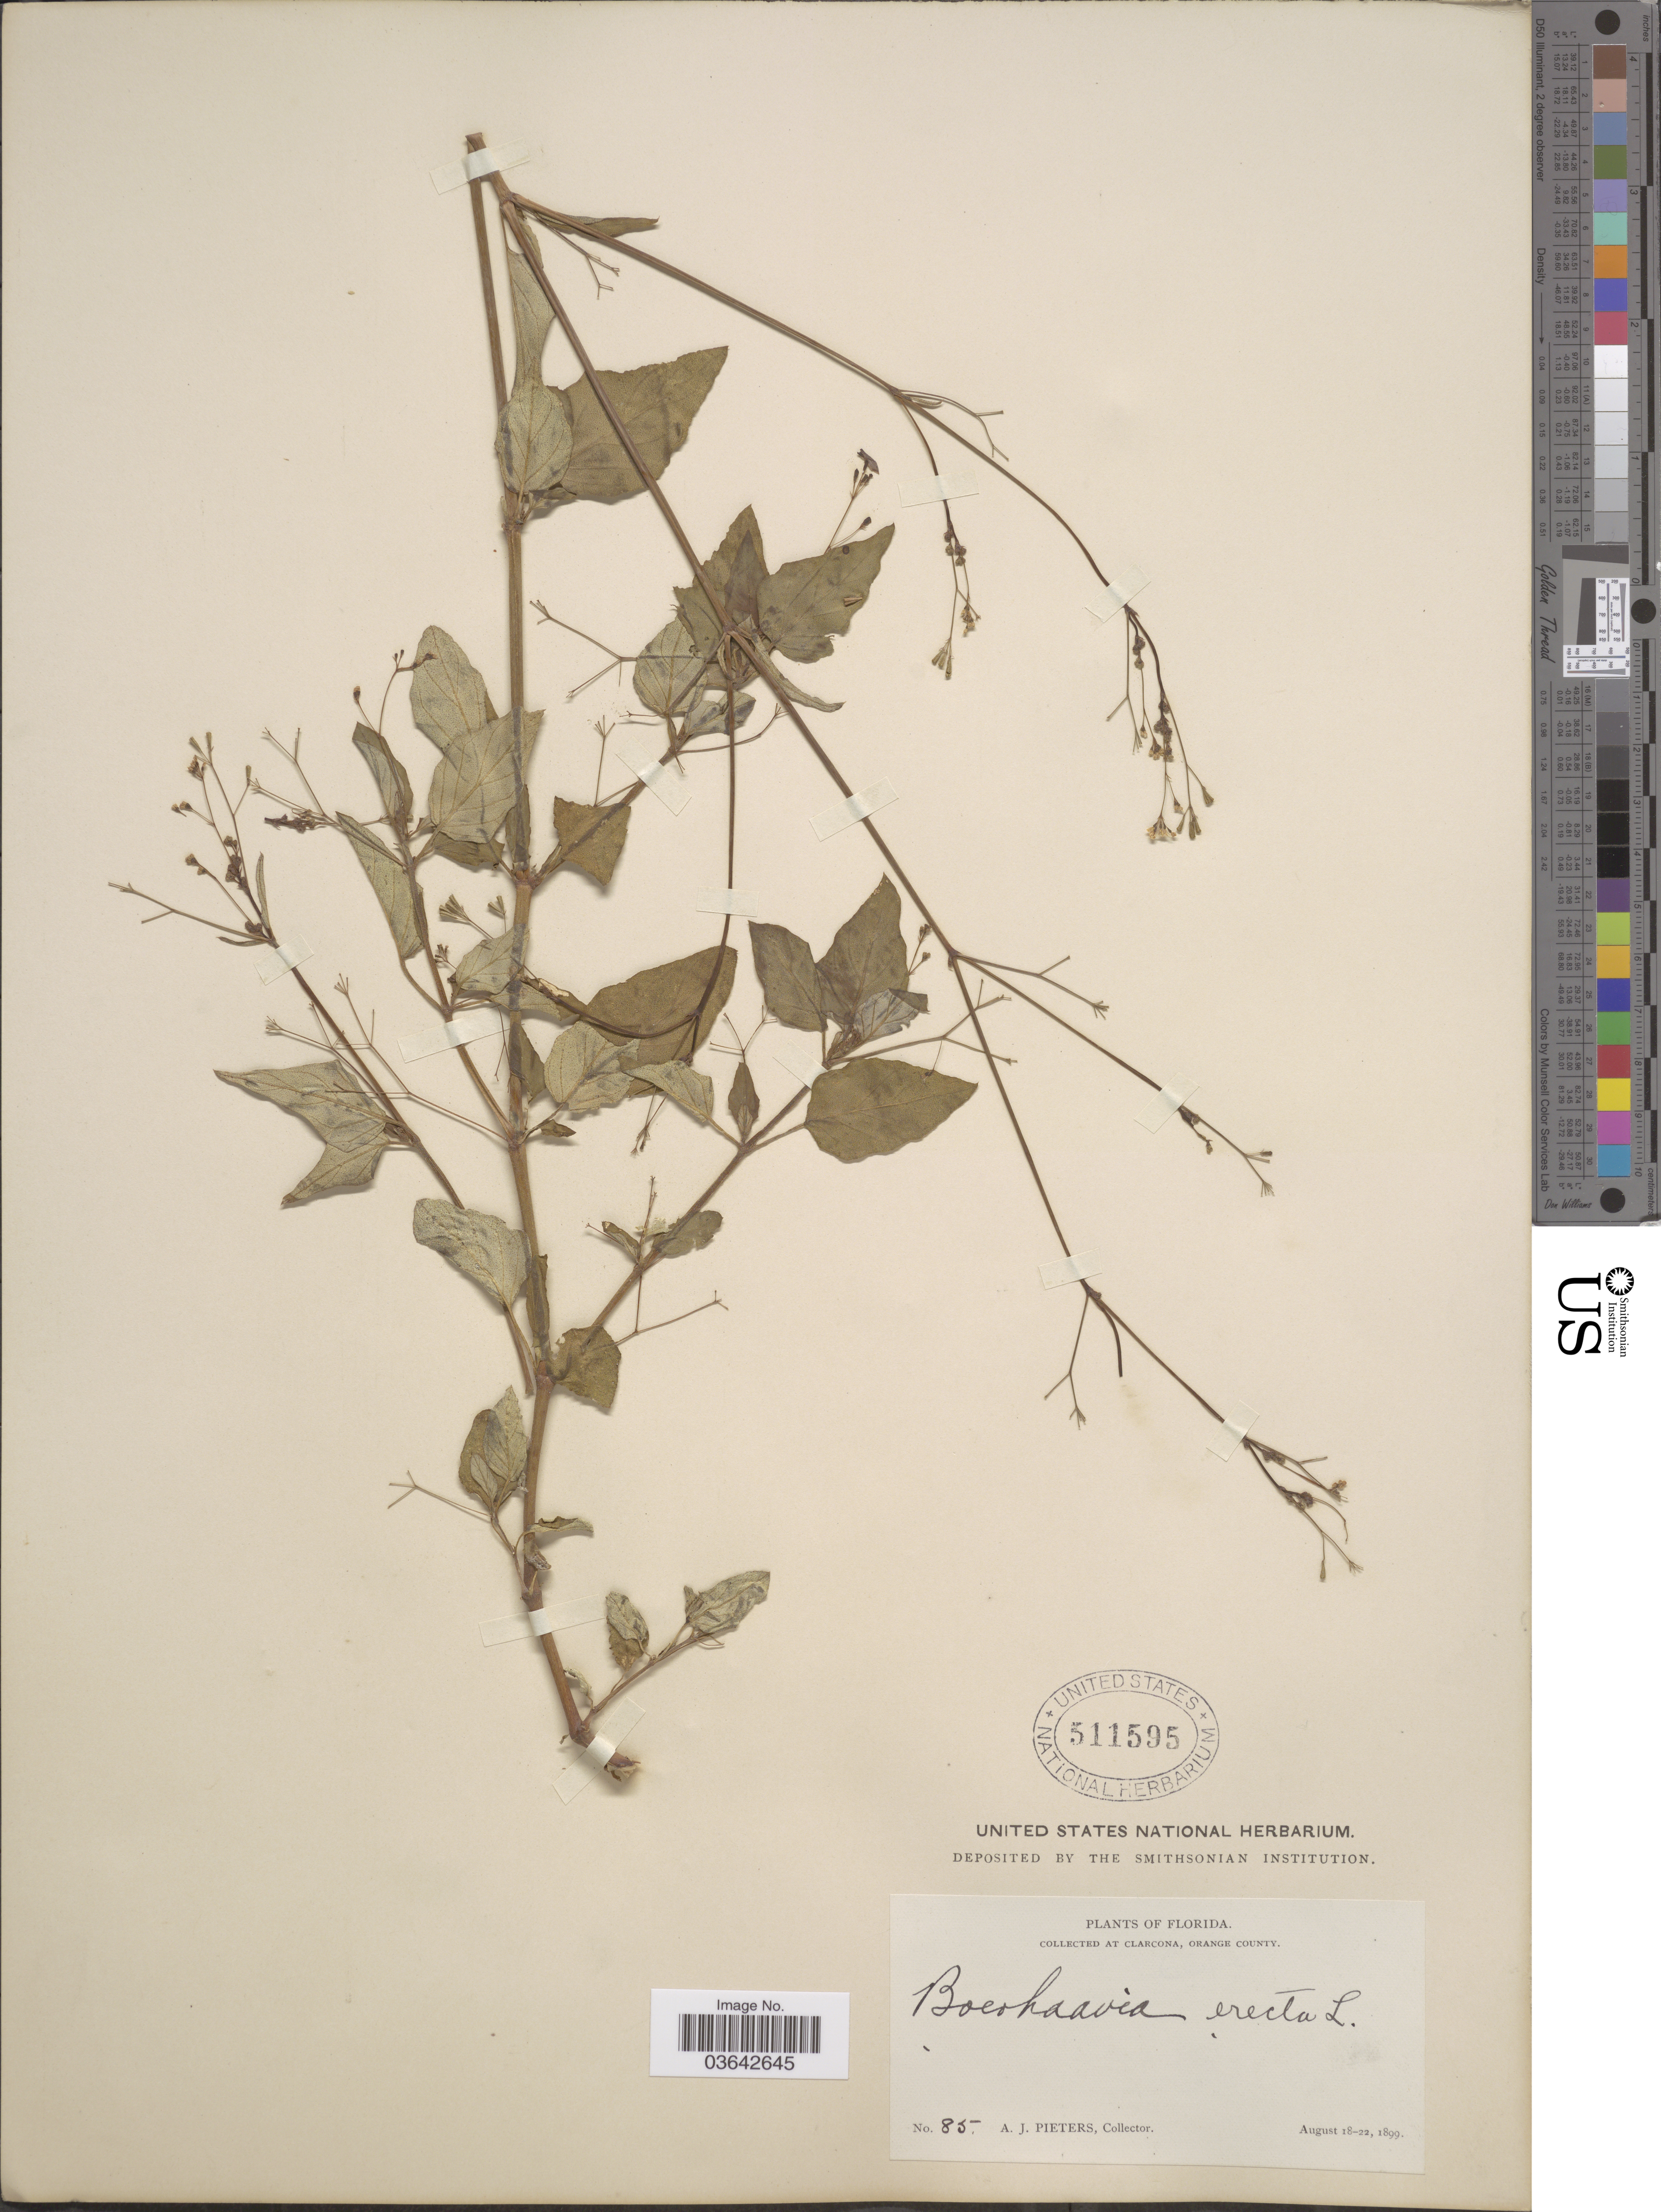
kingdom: Plantae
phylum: Tracheophyta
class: Magnoliopsida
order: Caryophyllales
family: Nyctaginaceae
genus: Boerhavia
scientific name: Boerhavia erecta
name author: L.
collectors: A. Pieters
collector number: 85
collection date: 1899-08-18/1899-08-22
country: United States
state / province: Florida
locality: Clarcona, Orange County.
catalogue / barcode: US 511595